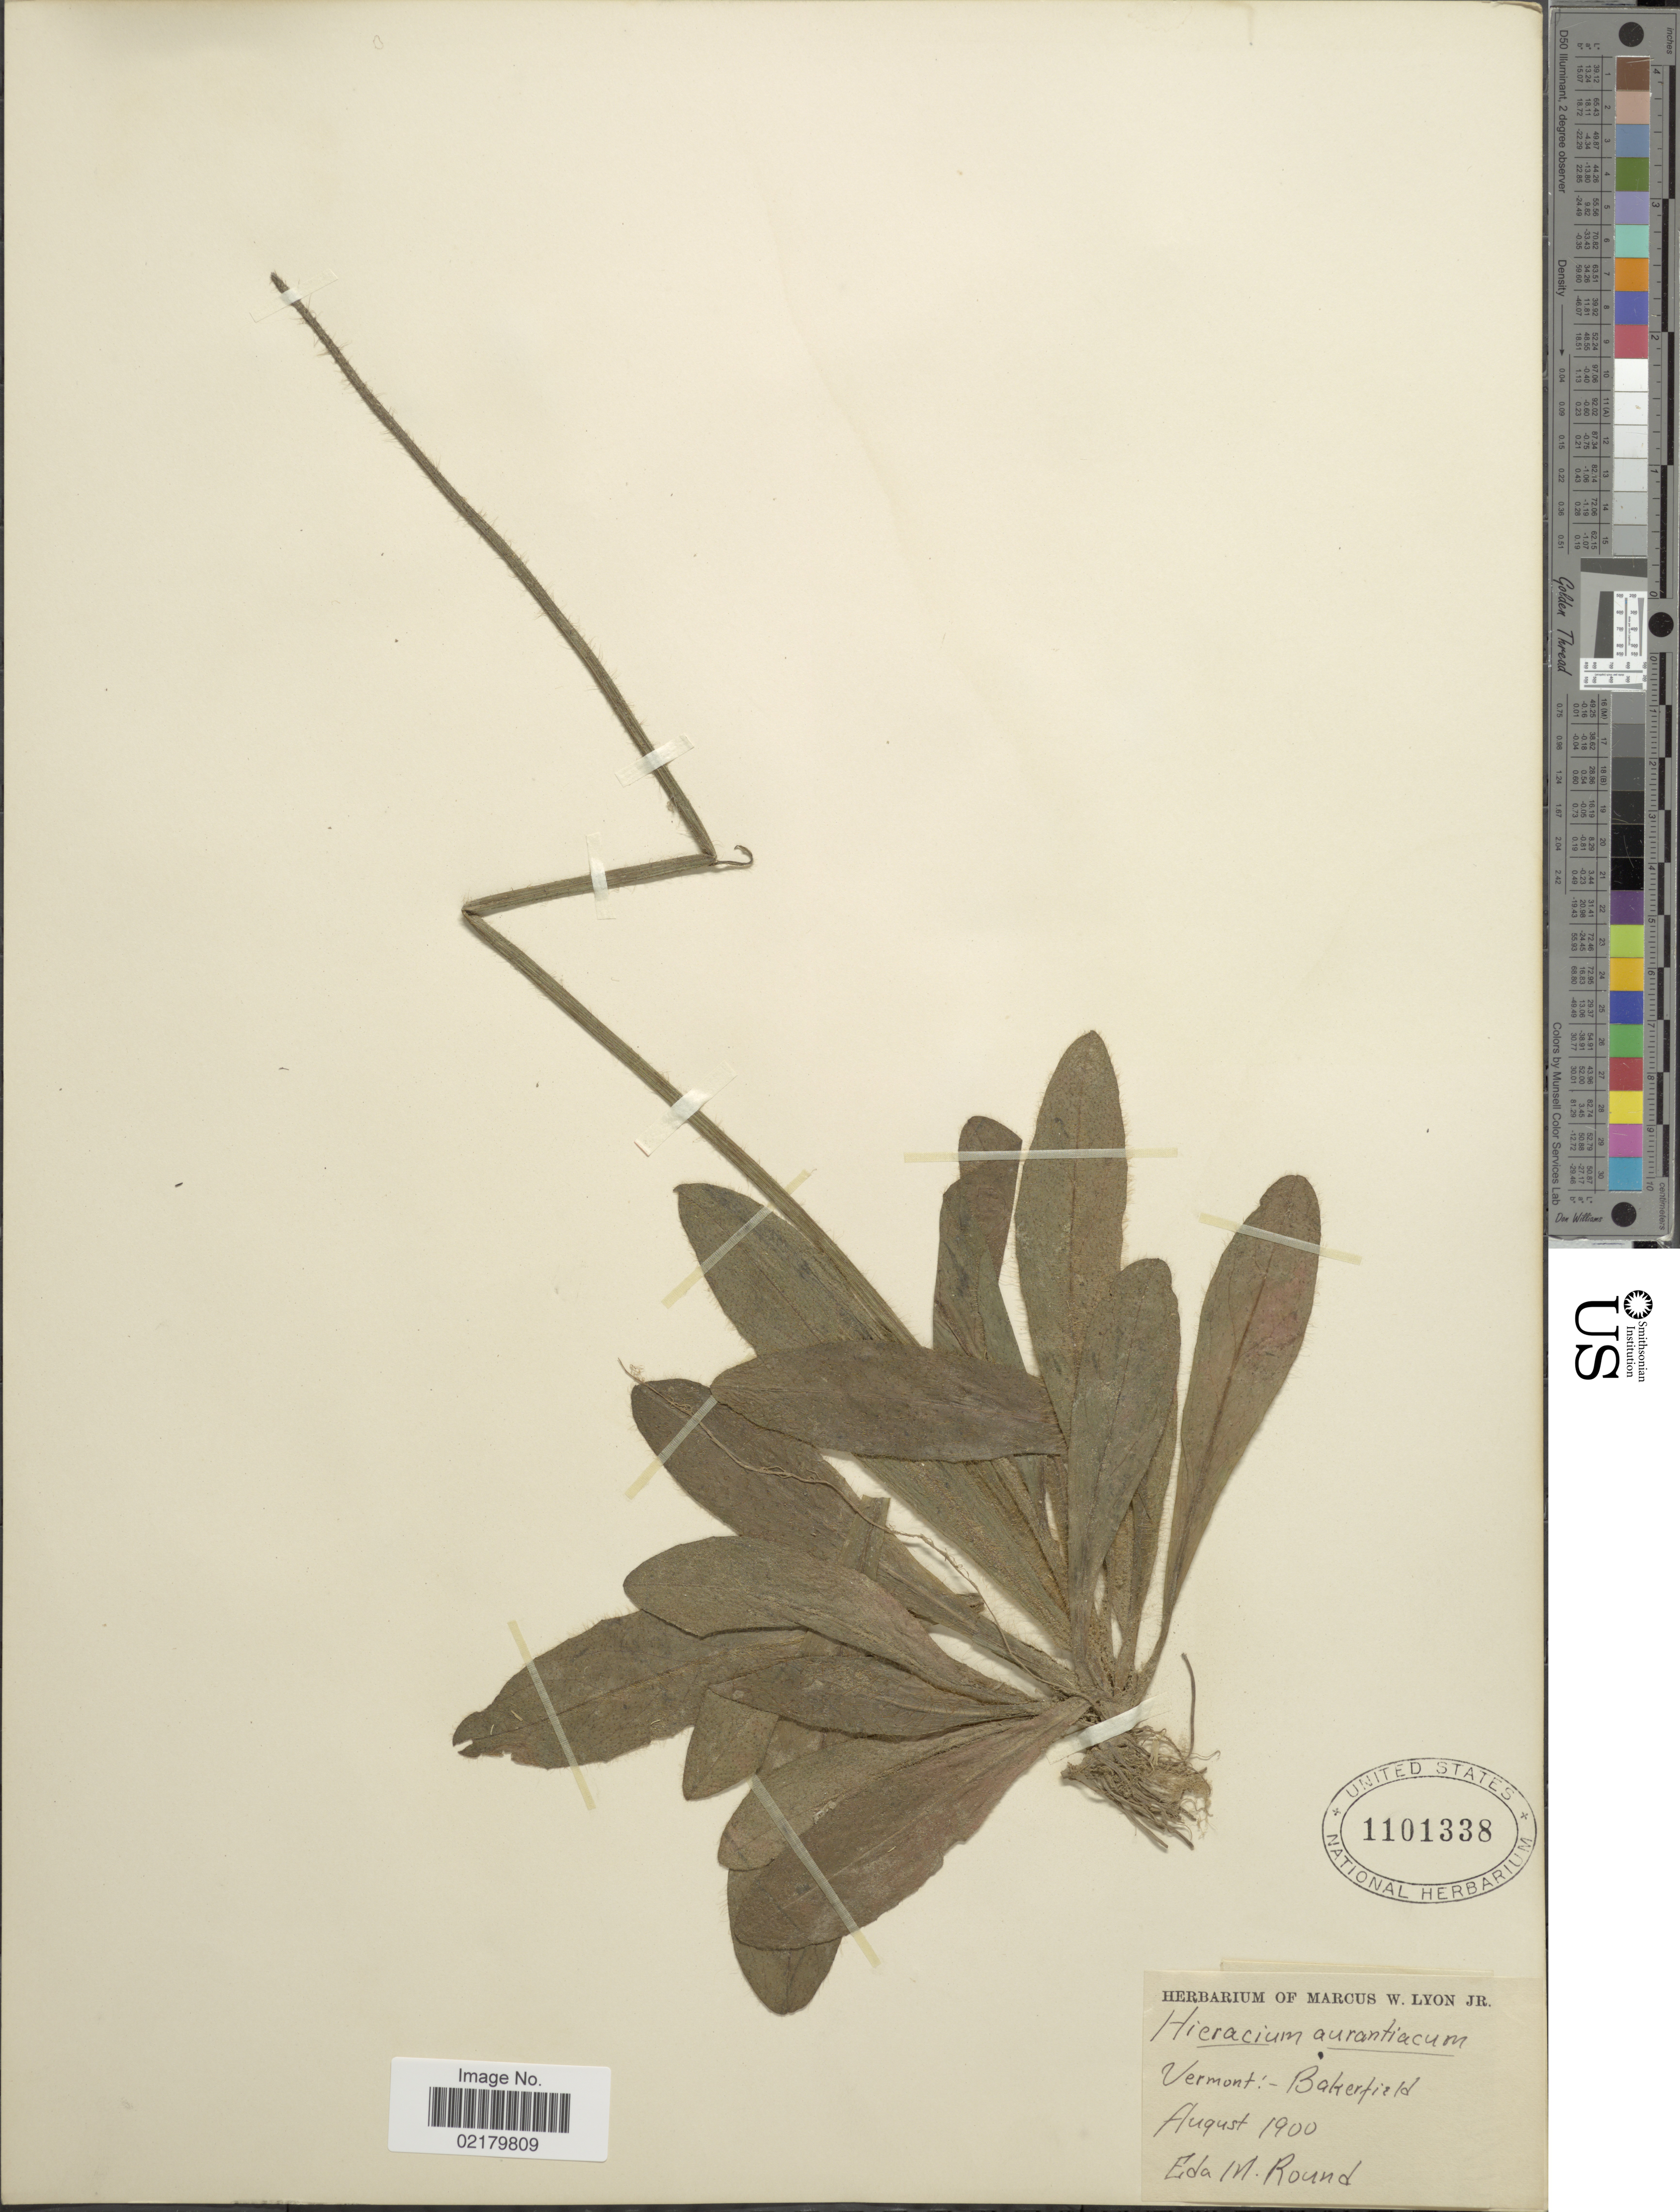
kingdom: Plantae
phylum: Tracheophyta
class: Magnoliopsida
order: Asterales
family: Asteraceae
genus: Pilosella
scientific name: Pilosella aurantiaca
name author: (L.) F.W. Schultz & Sch. Bip.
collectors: E. Round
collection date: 1900-08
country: United States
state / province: Vermont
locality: Bakerfield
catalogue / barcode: US 1101338